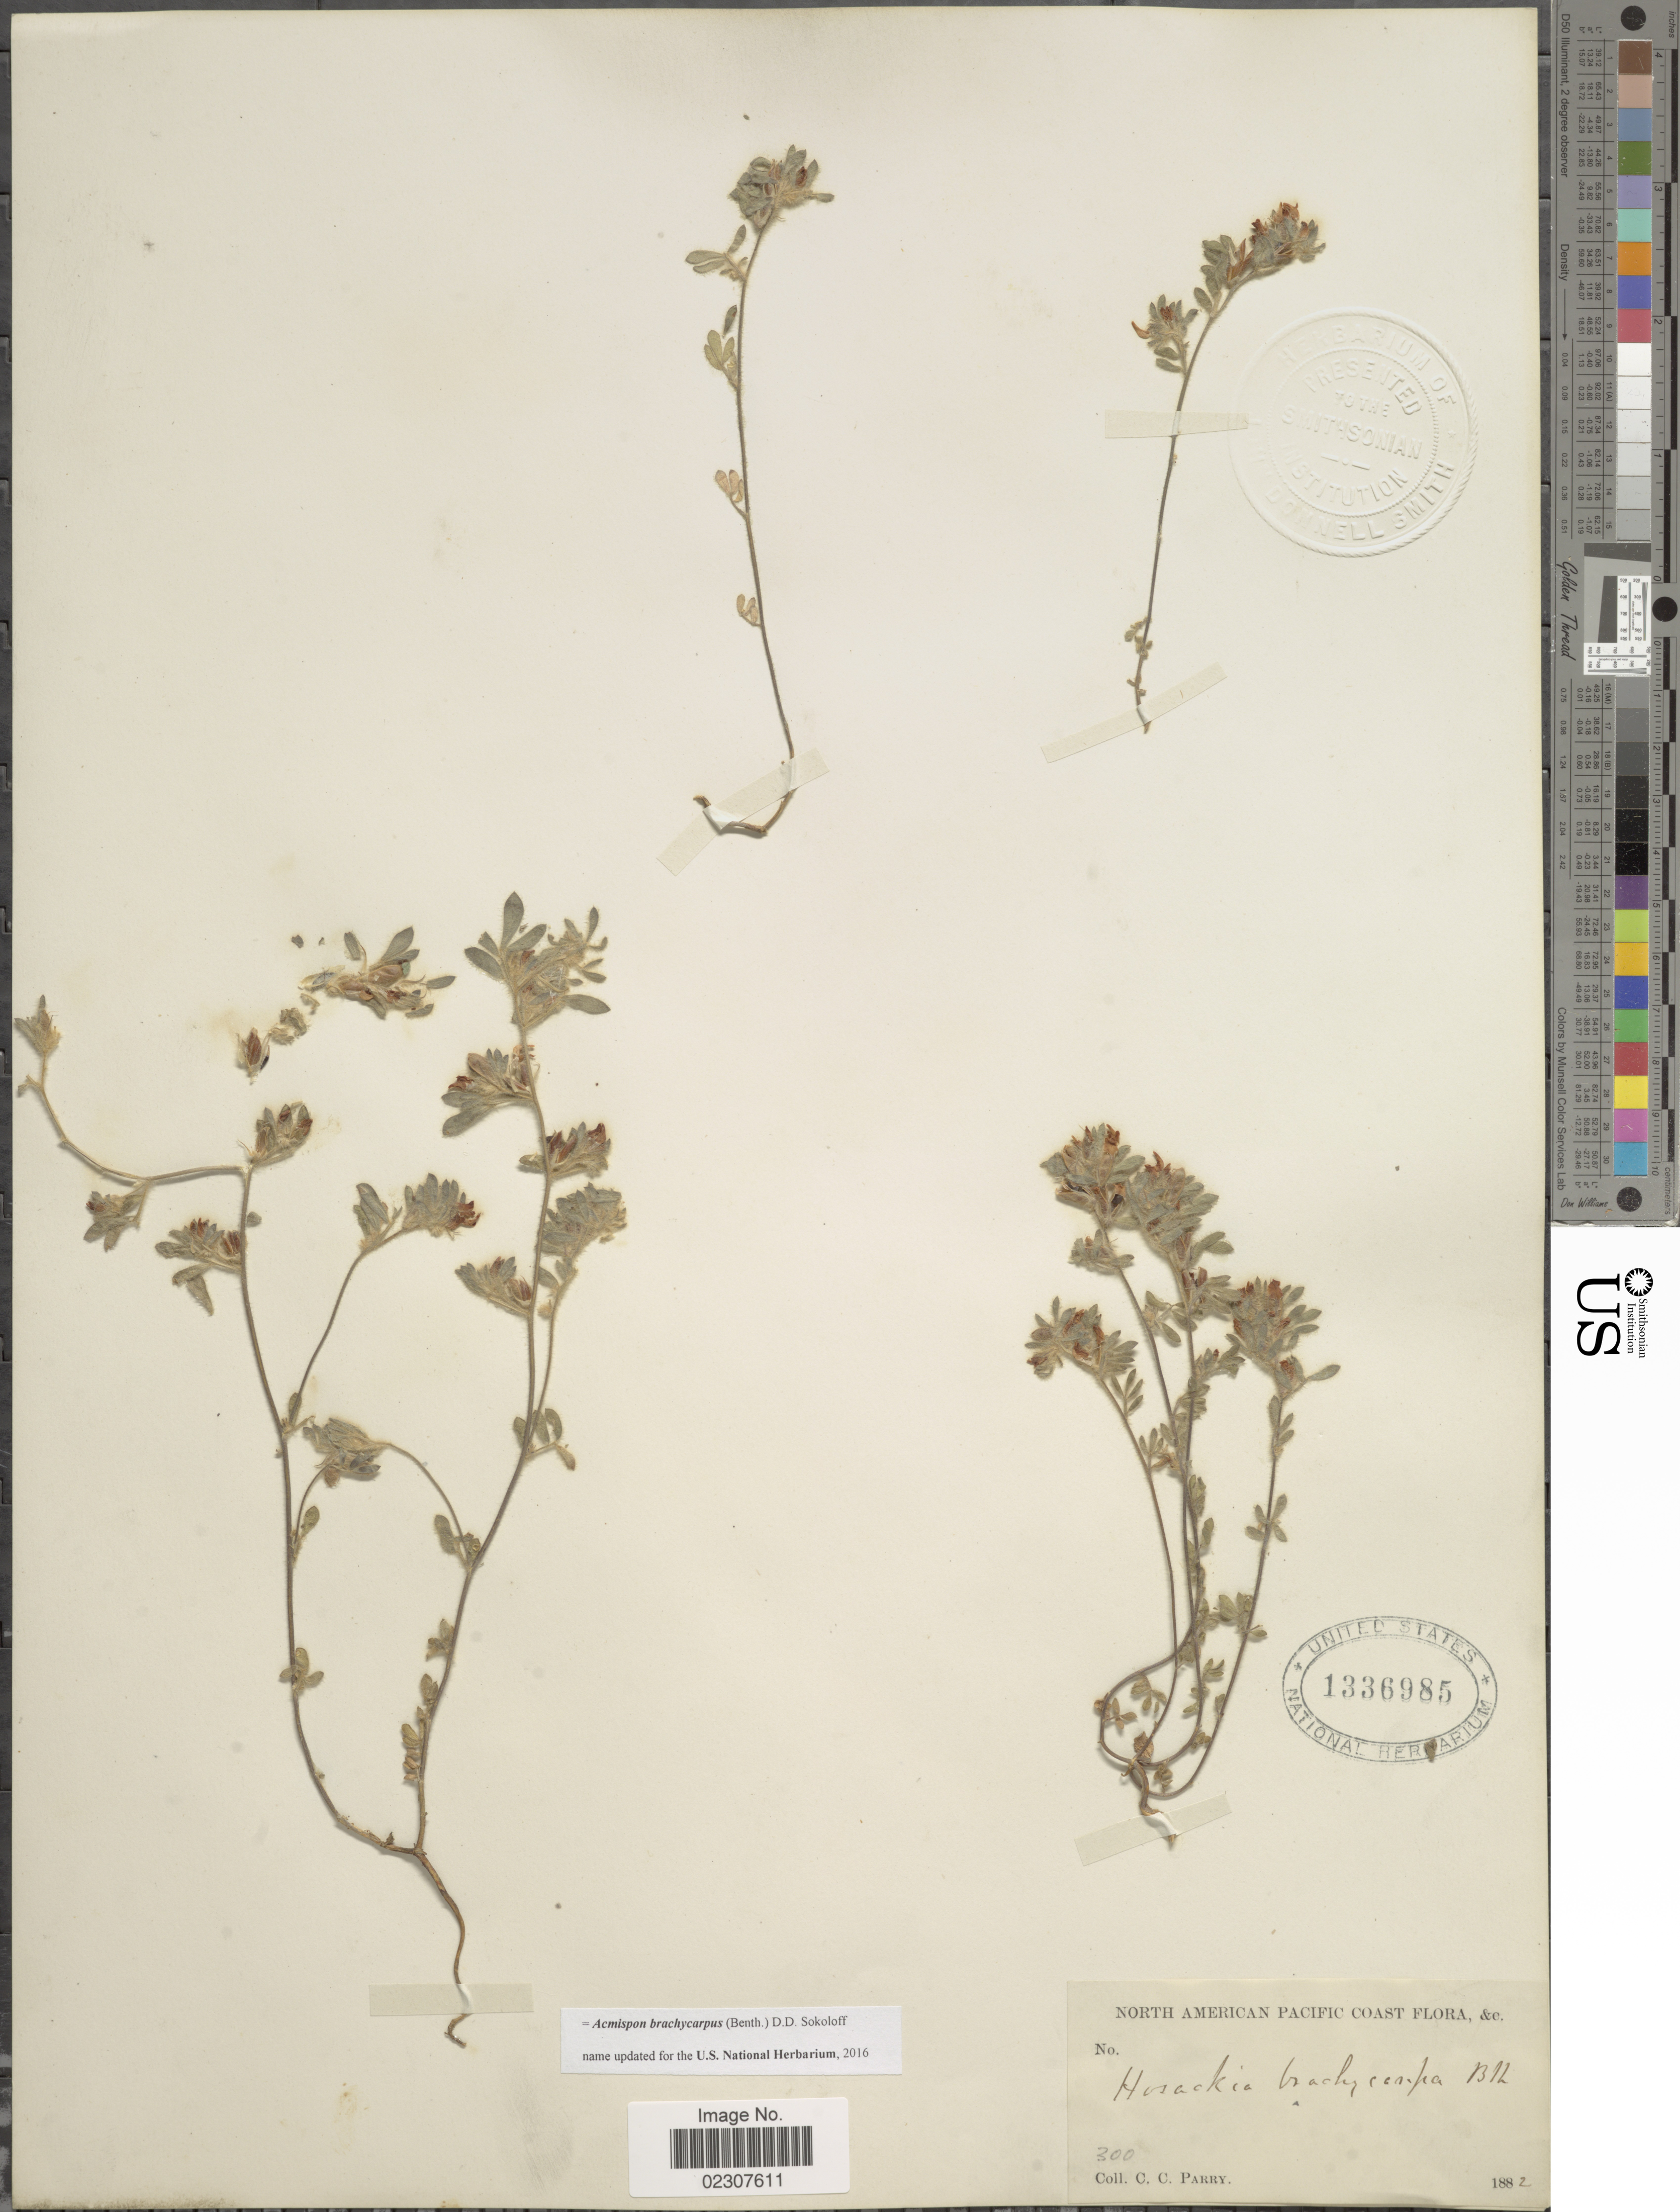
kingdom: Plantae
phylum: Tracheophyta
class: Magnoliopsida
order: Fabales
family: Fabaceae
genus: Acmispon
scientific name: Acmispon brachycarpus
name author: (Benth.) D.D. Sokoloff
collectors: C. C. Parry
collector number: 300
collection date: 1882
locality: North American Pacific Coast & c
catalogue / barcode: US 1336985